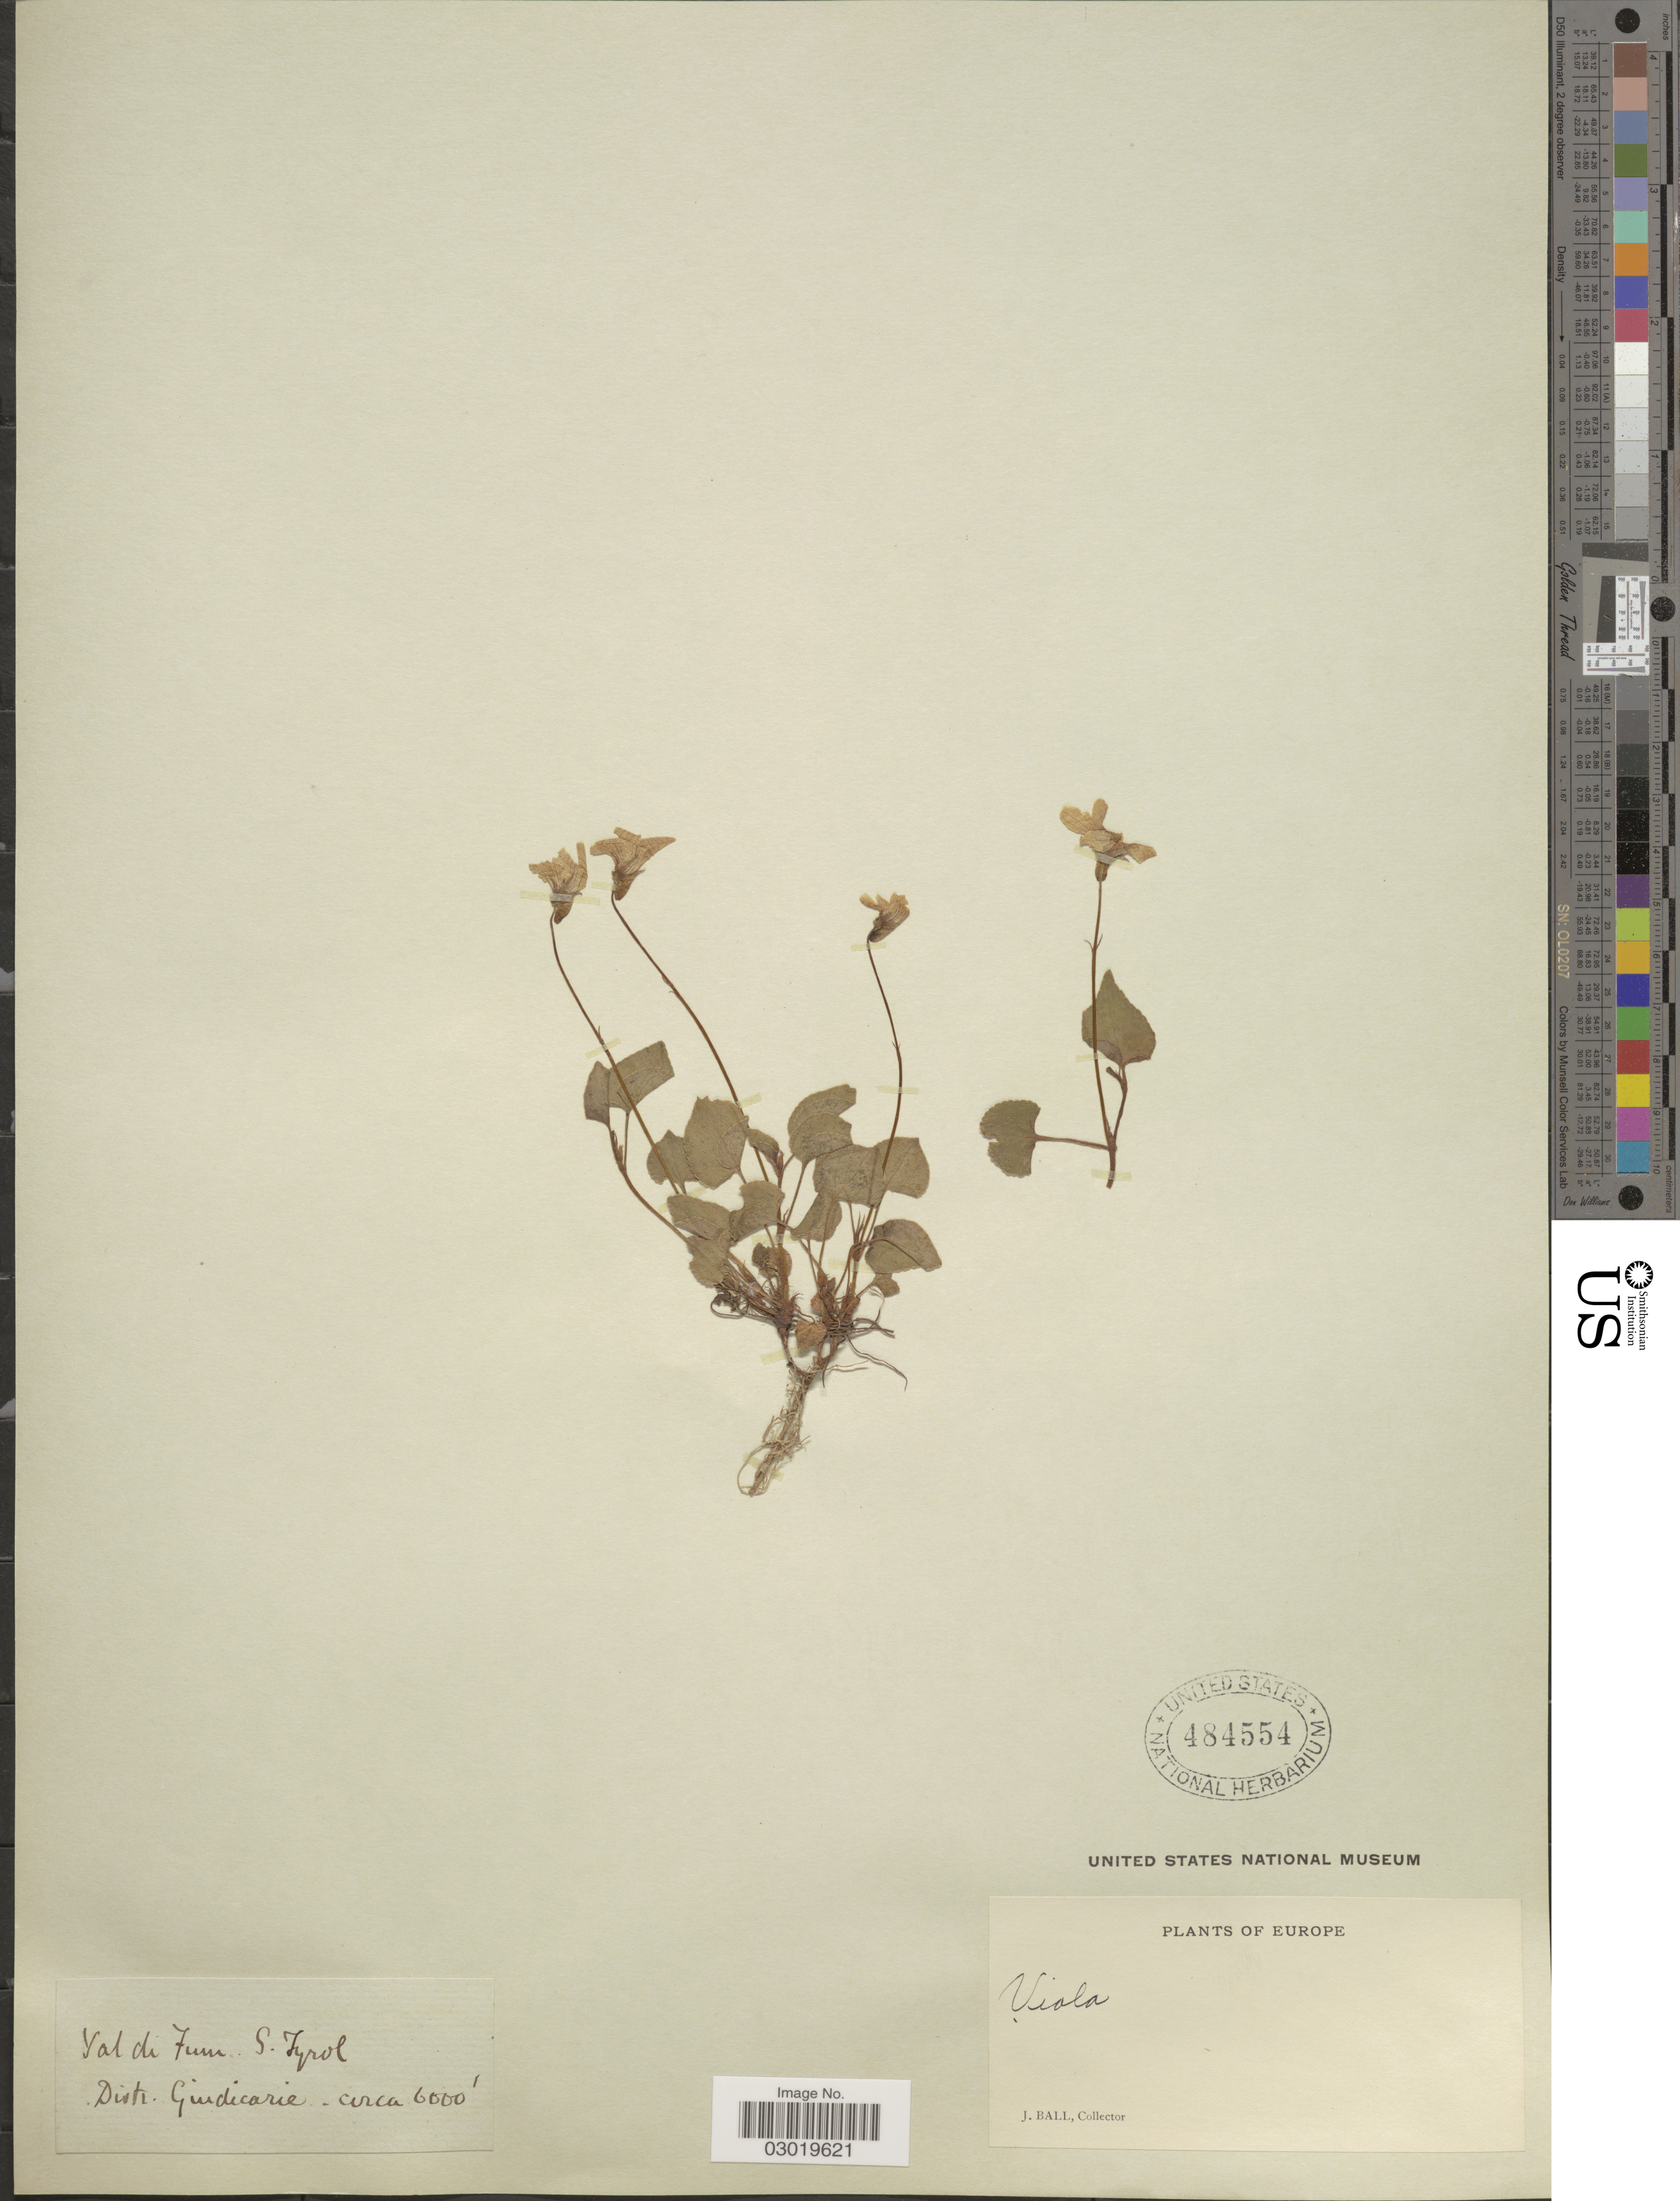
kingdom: Plantae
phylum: Tracheophyta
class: Magnoliopsida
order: Malpighiales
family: Violaceae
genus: Viola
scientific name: Viola sp.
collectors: J. Ball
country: Italy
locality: Europe, Val di Fum [Fumo]. S. Tyrol, Distr. Giudicarie.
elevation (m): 1829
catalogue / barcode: US 484554